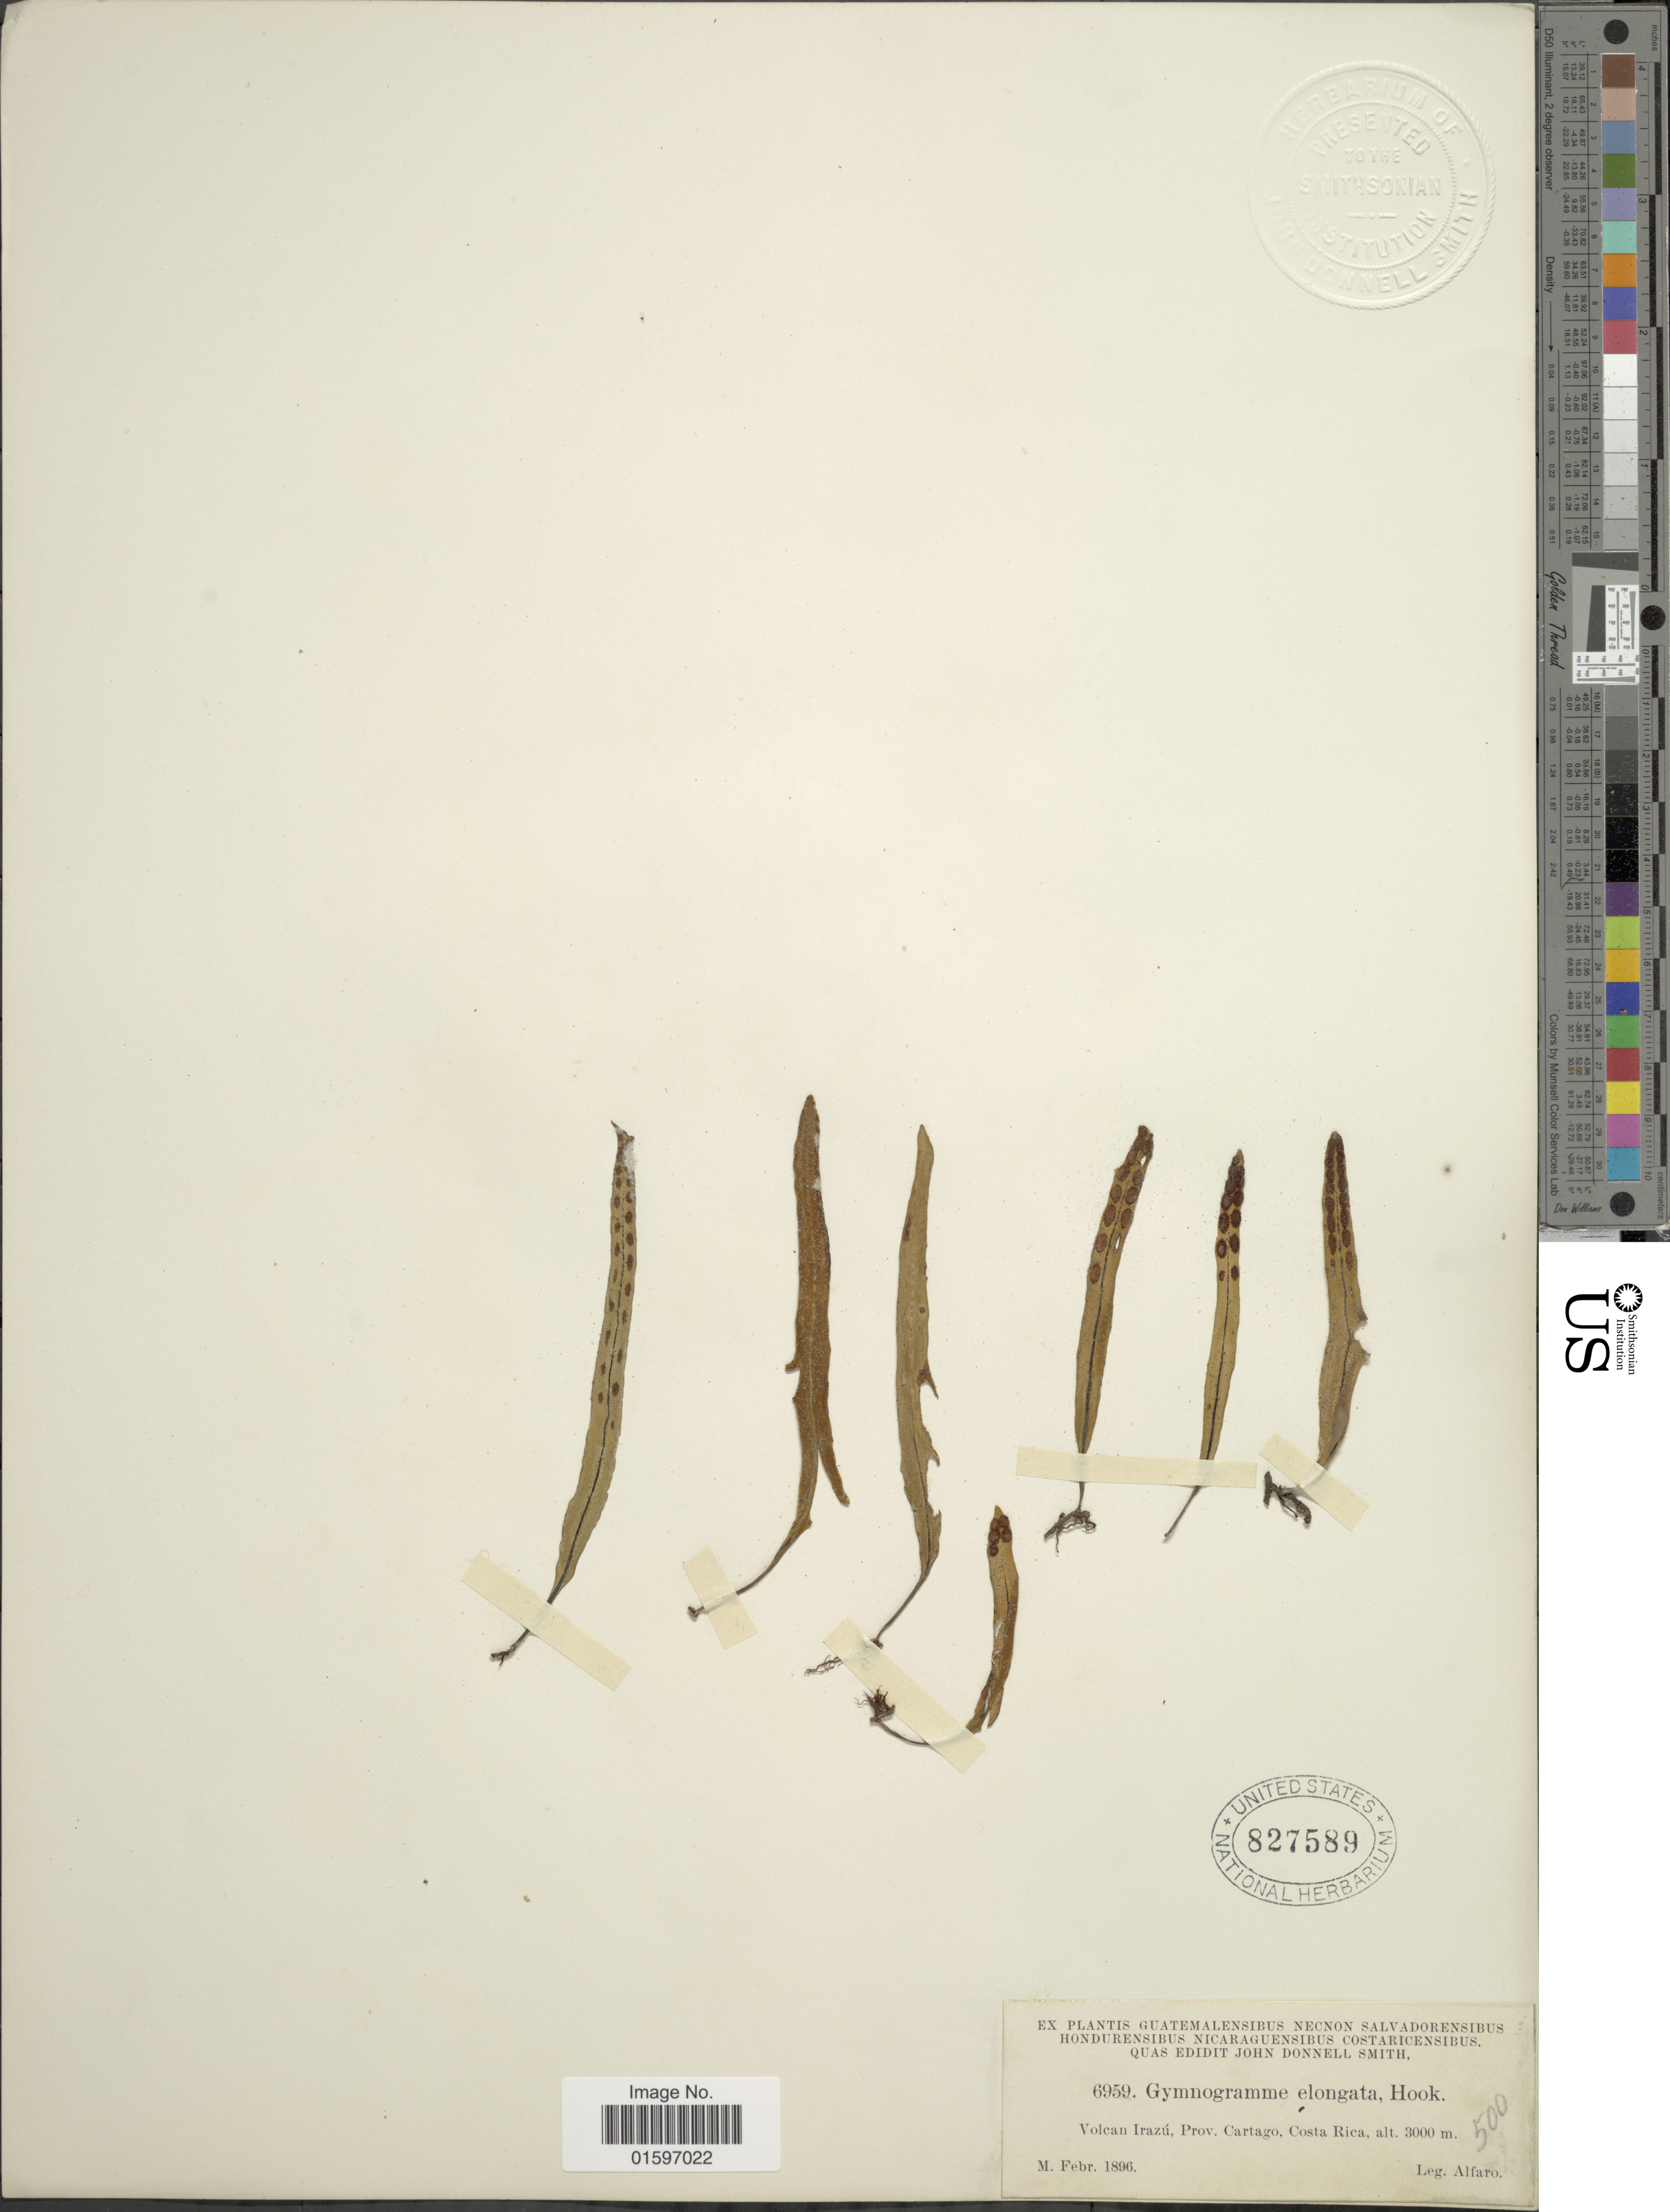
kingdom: Plantae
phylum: Tracheophyta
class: Polypodiopsida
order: Polypodiales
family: Polypodiaceae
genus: Pleopeltis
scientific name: Pleopeltis astrolepis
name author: (Liebm.) E. Fourn.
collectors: Alfaro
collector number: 6959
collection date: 1896-02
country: Costa Rica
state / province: Cartago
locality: Volcan Irazú, Prov. Cartago.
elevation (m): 3000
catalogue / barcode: US 827589